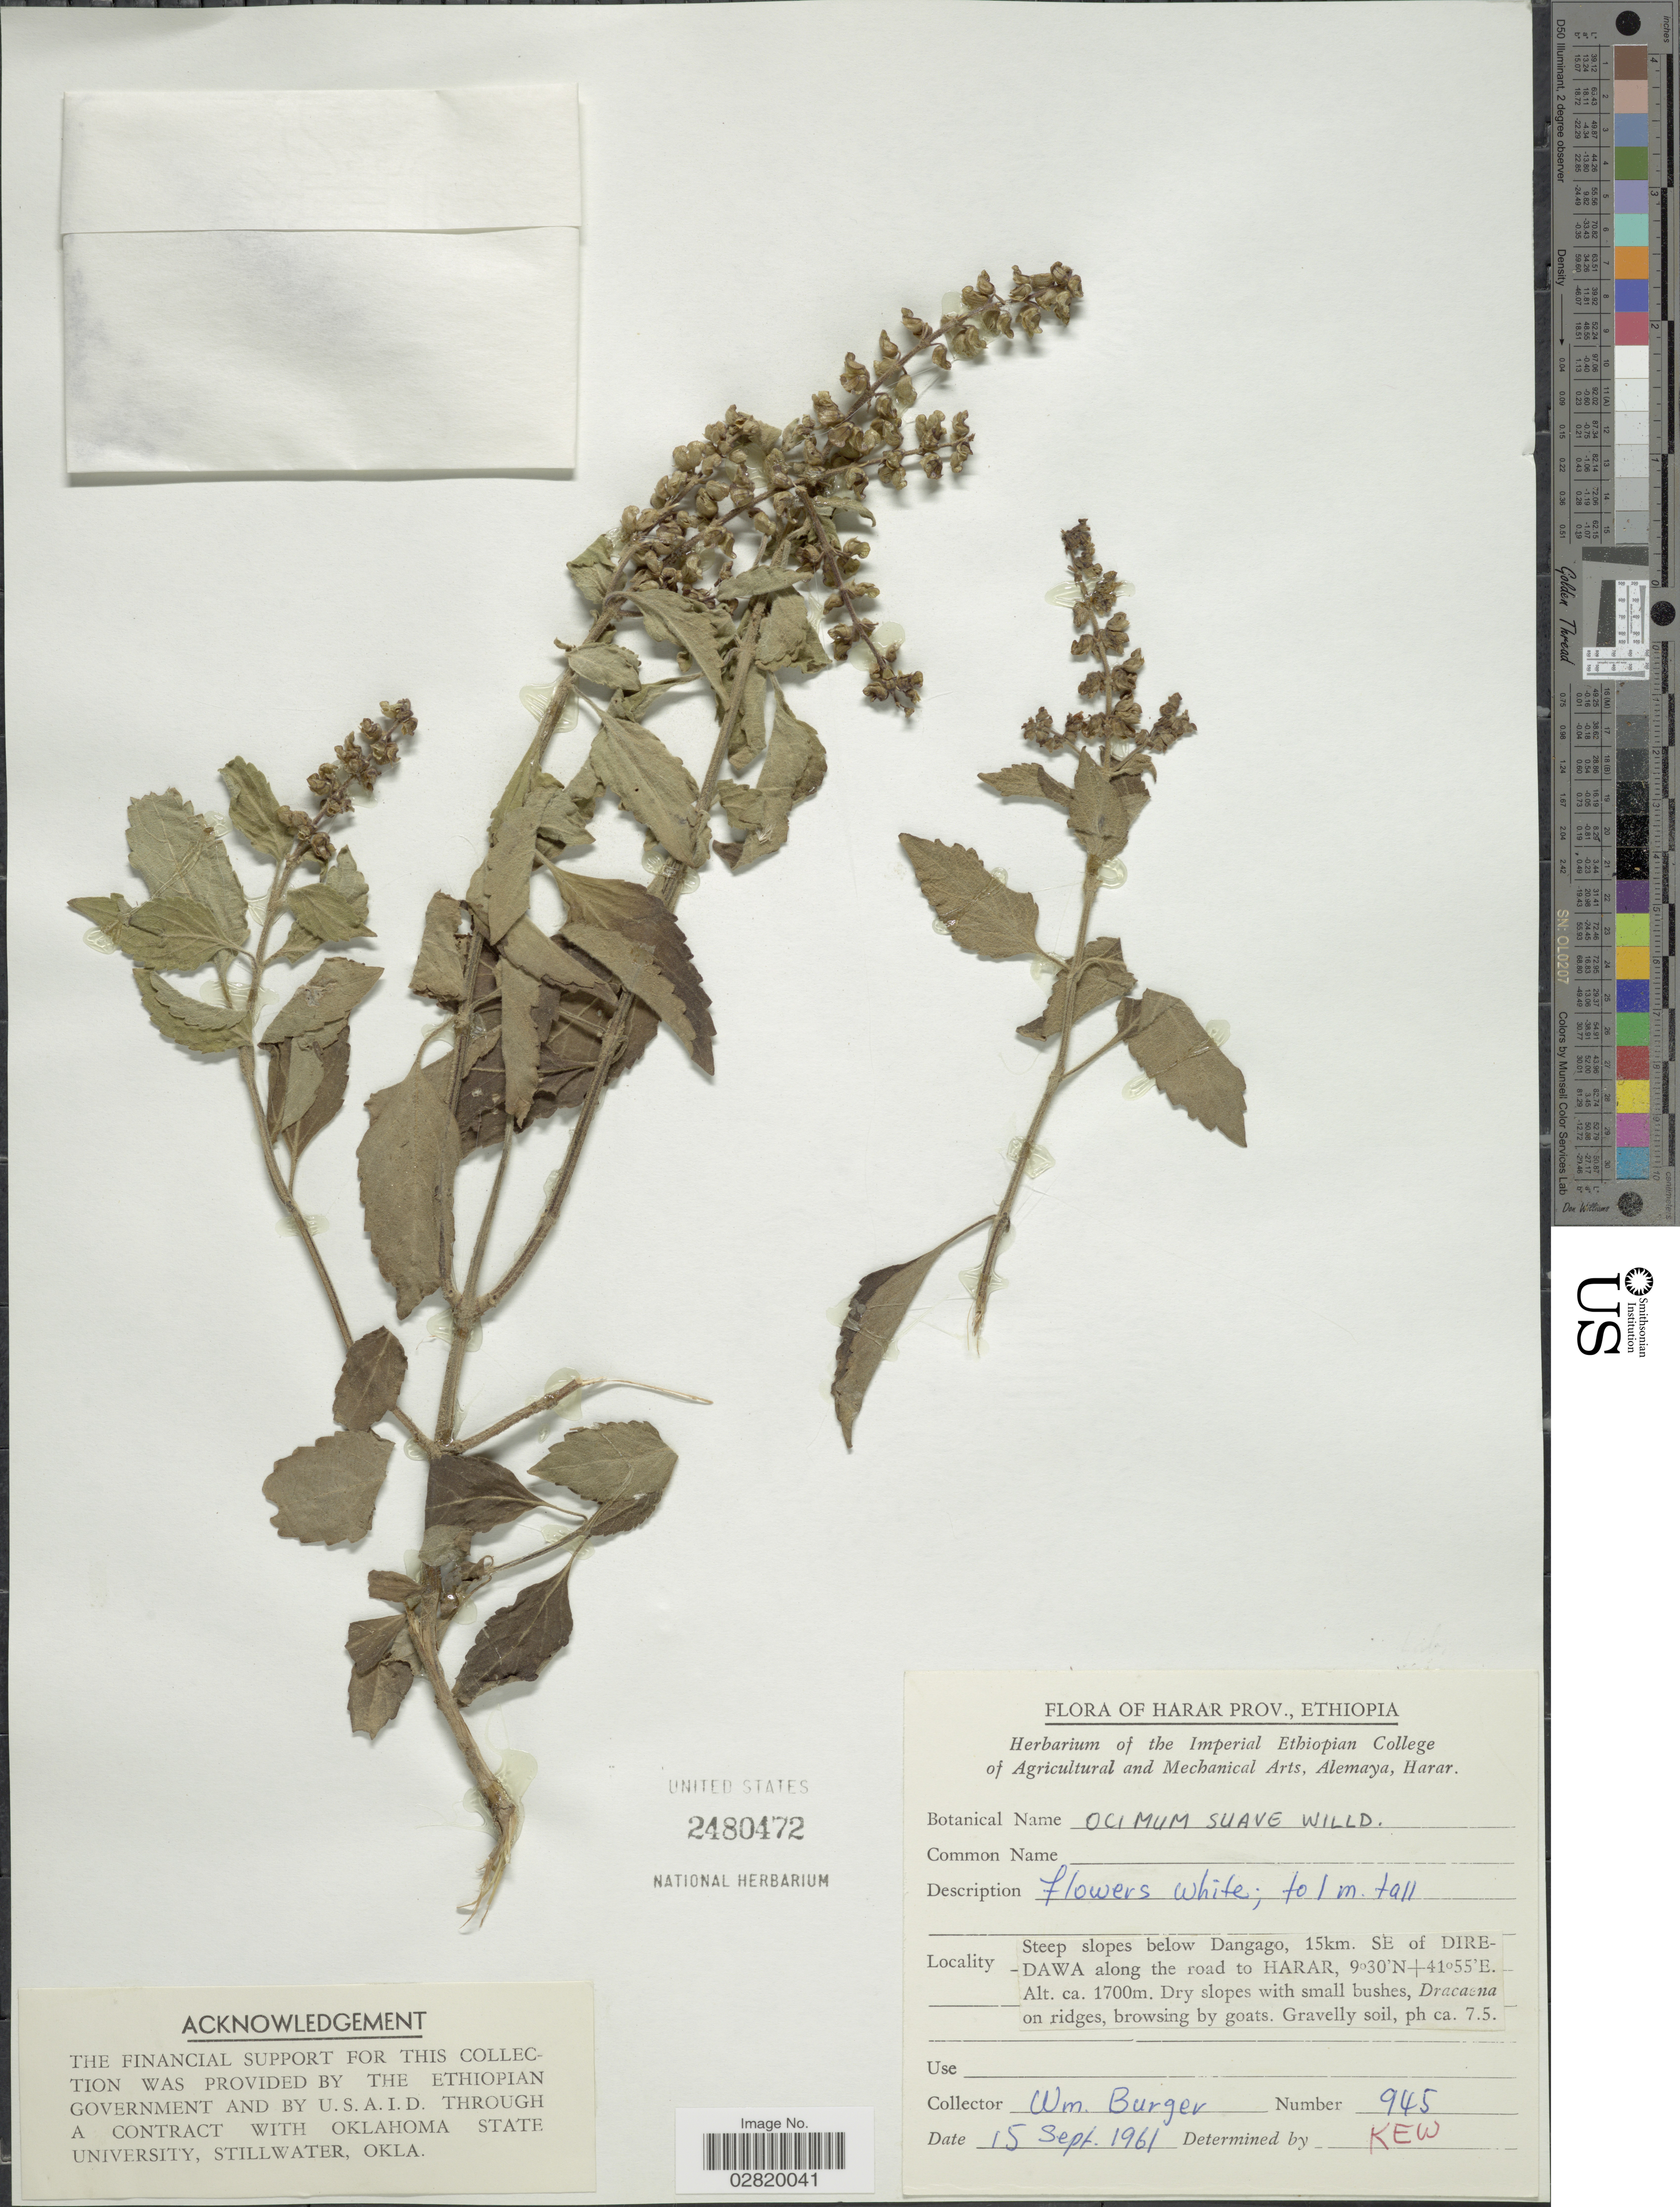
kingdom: Plantae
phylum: Tracheophyta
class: Magnoliopsida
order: Lamiales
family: Lamiaceae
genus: Ocimum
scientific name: Ocimum suave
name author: Willd.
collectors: W. Burger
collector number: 945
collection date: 1961-09-15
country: Ethiopia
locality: Harar Prov., Steep slopes below Dangago, 15km. SE of Diredawa along the road to Harar.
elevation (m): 1700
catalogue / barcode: US 2480472